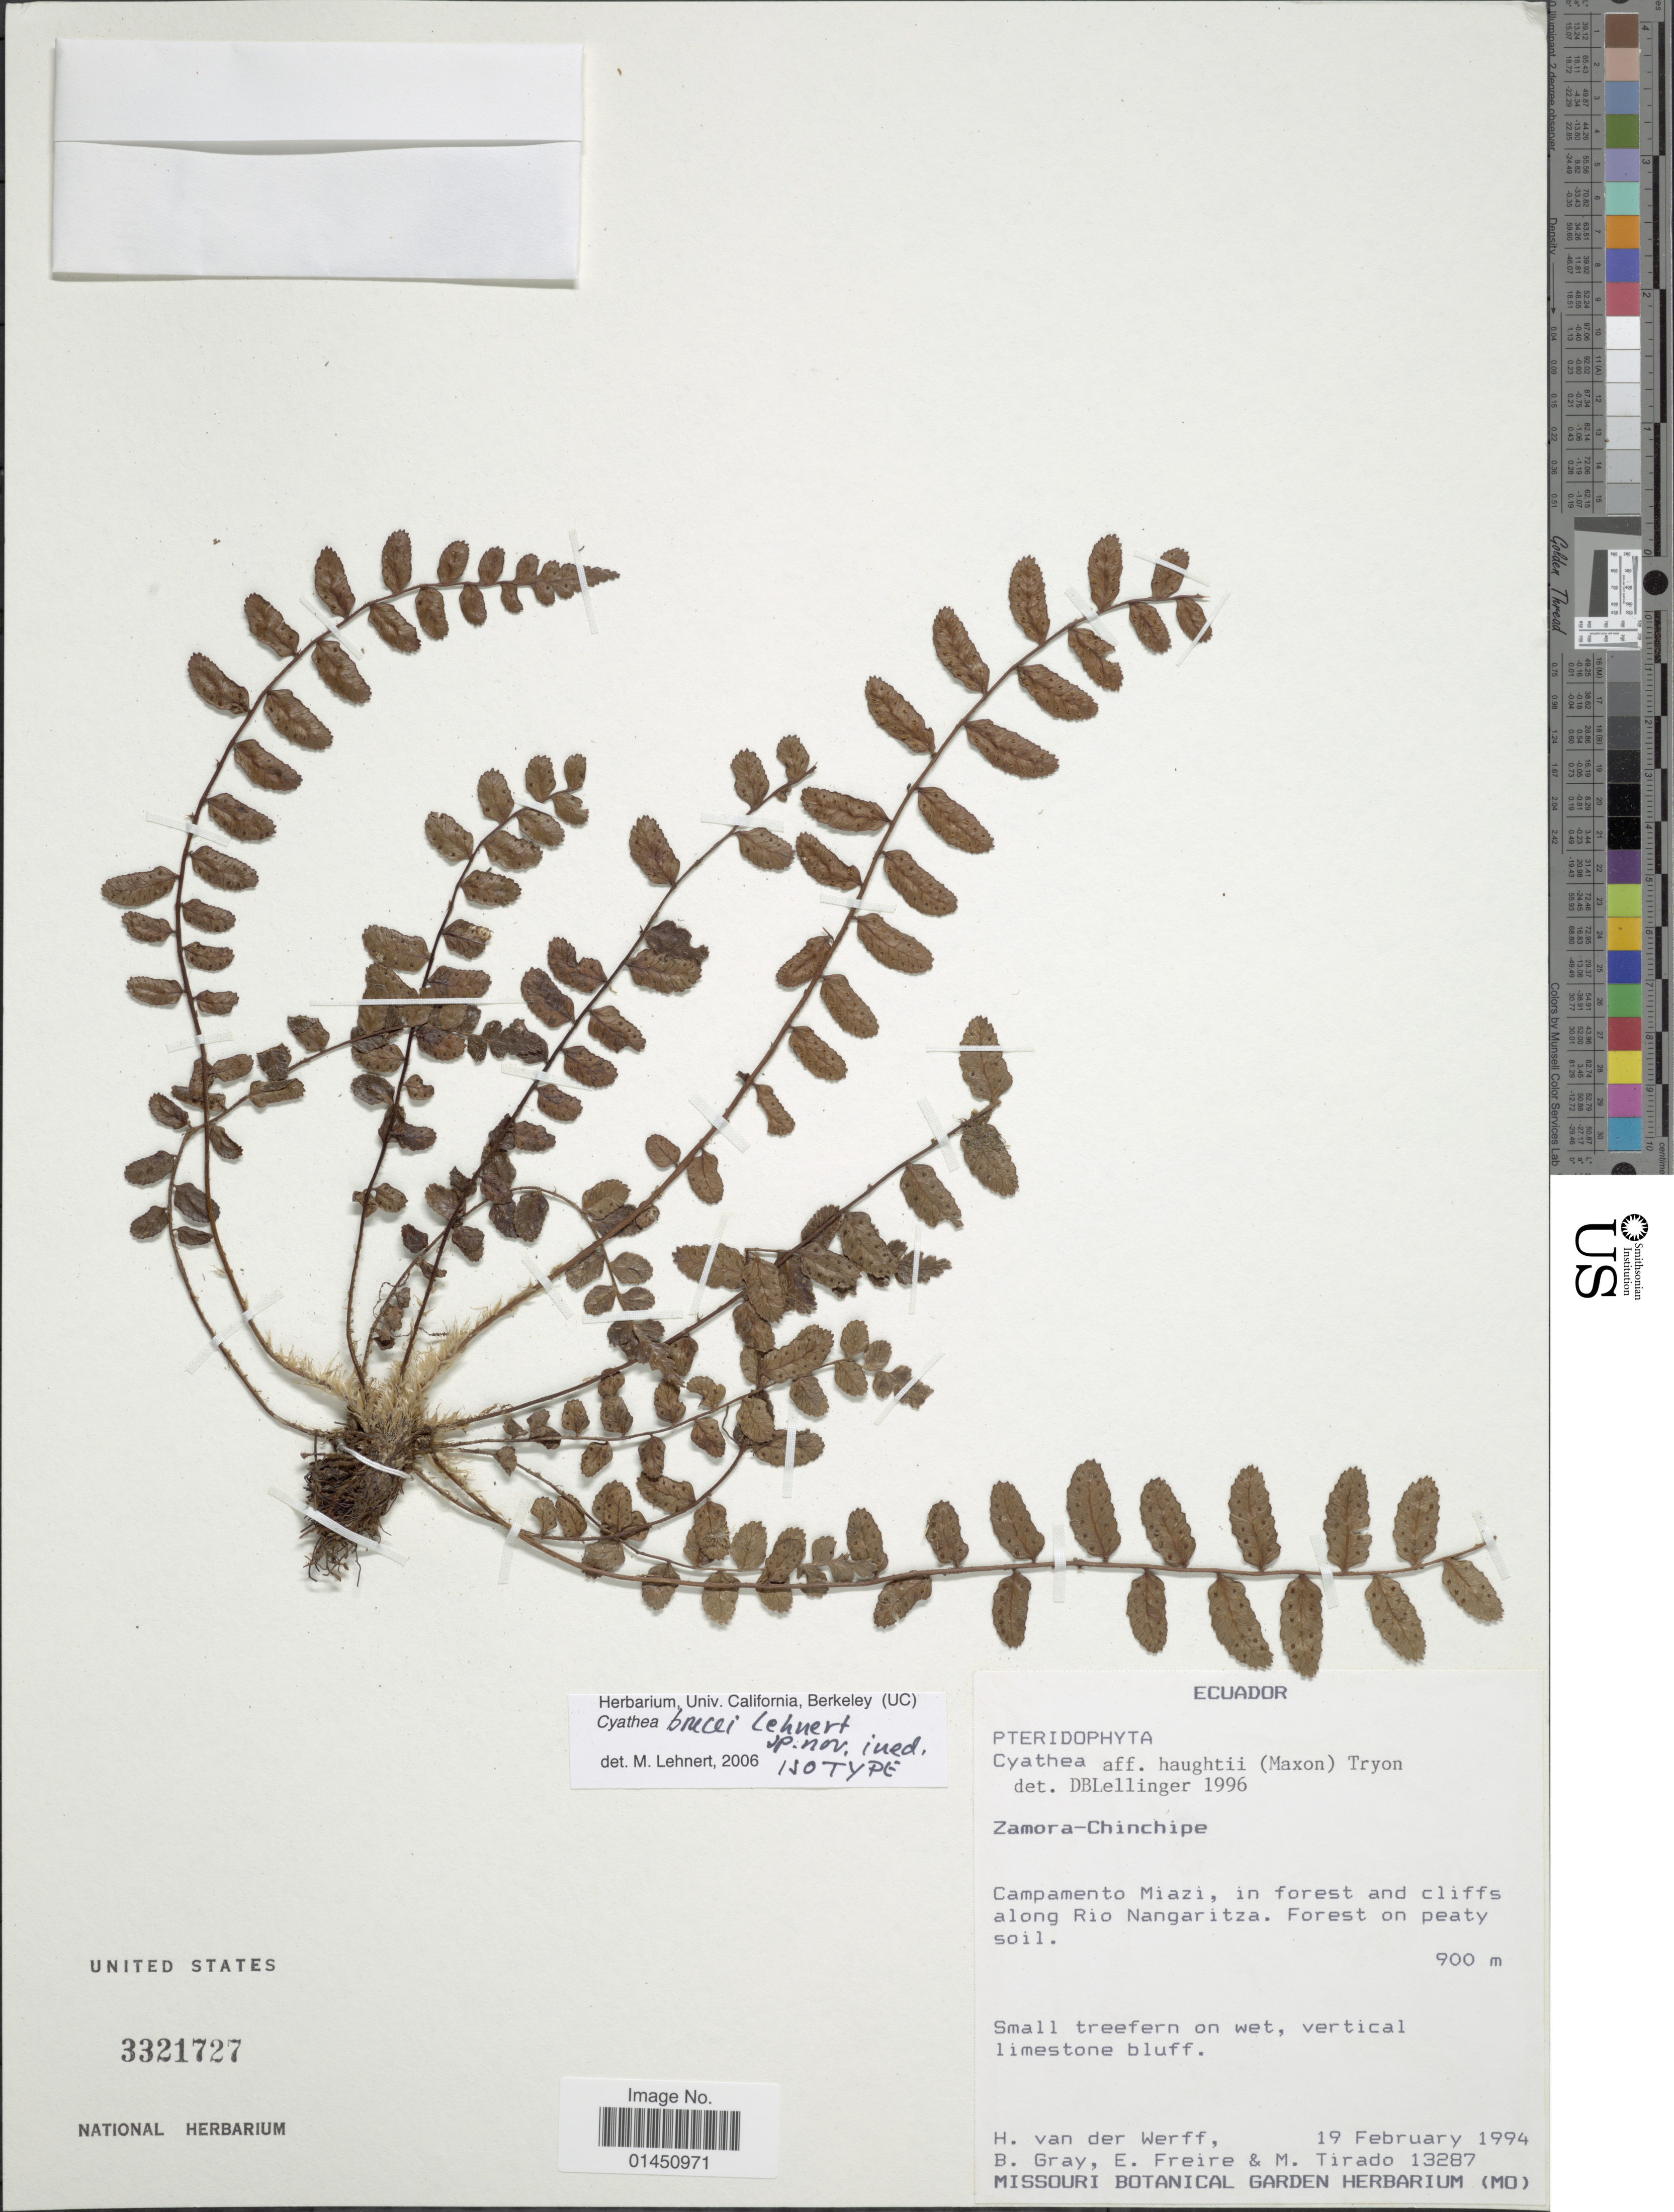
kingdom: Plantae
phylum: Tracheophyta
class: Polypodiopsida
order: Cyatheales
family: Cyatheaceae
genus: Cyathea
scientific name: Cyathea brucei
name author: Lehnert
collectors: H. van der Werff, B. Gray, E. Freire & M. Tirado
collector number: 13287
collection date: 1994-02-19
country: Ecuador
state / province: Zamora-Chinchipe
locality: Campamento Miazi, in forest and cliffs along Rio Nangaritza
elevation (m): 900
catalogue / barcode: US 3321727